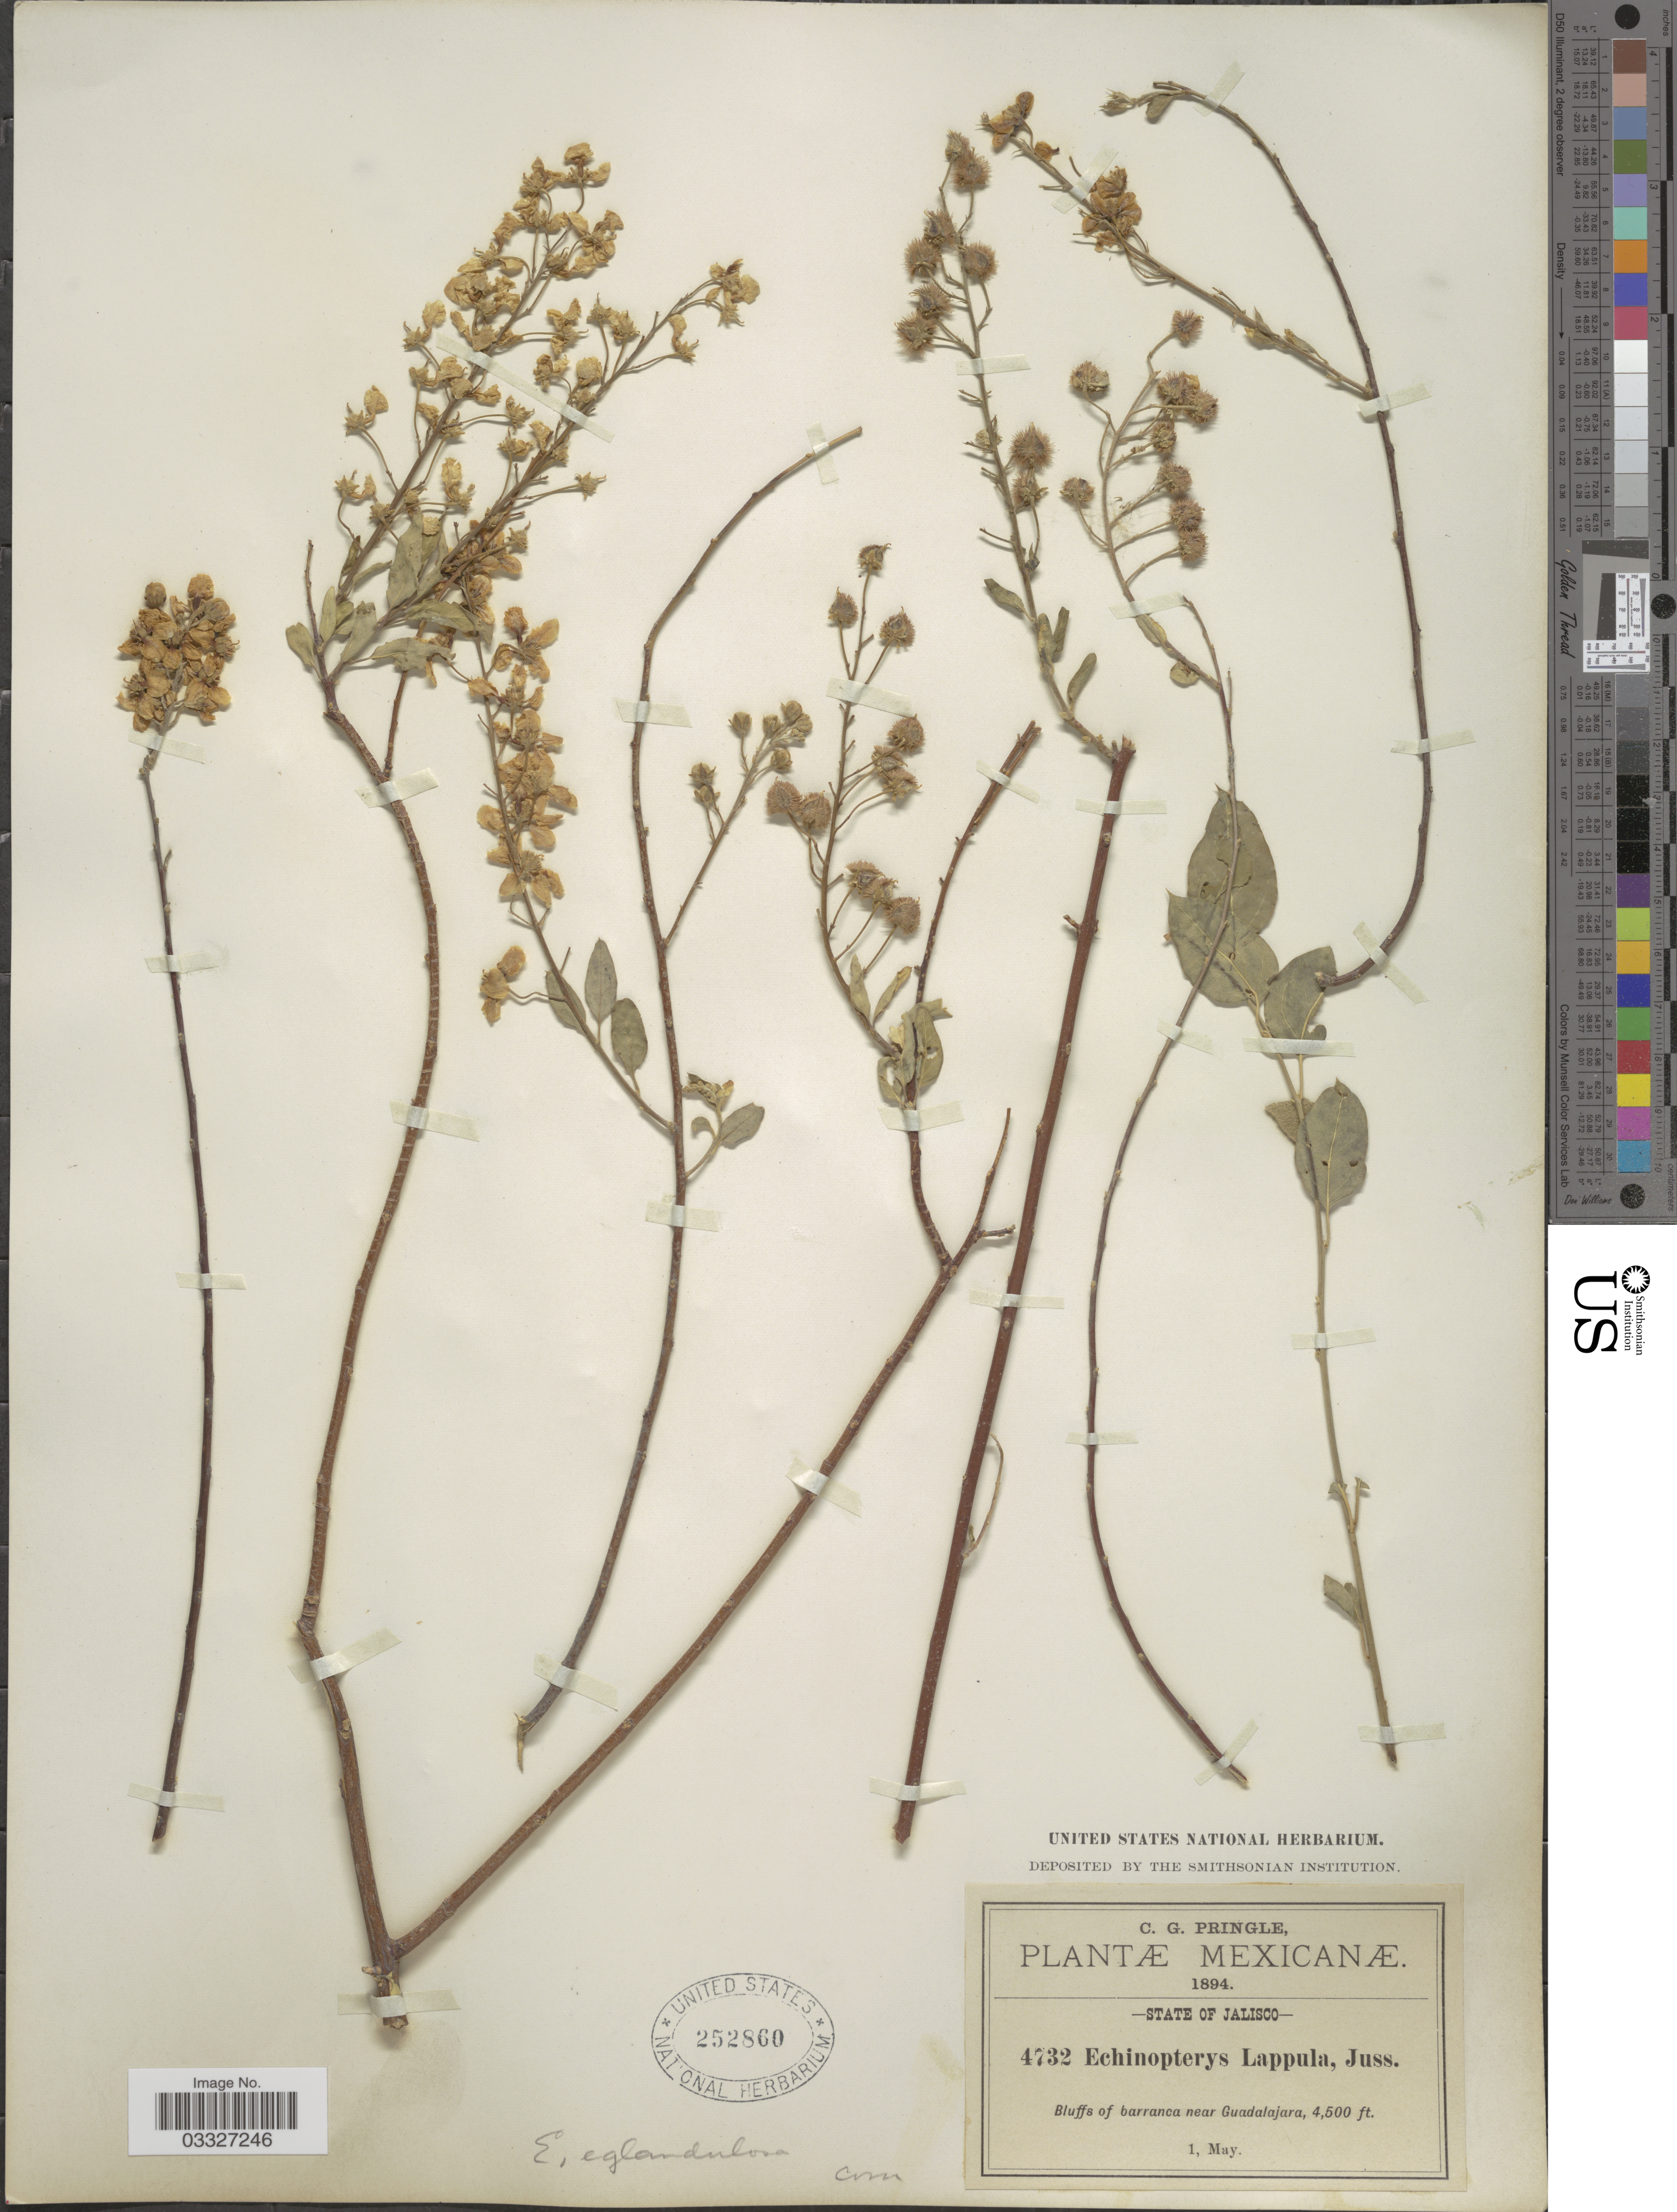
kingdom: Plantae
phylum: Tracheophyta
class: Magnoliopsida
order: Malpighiales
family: Malpighiaceae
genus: Echinopterys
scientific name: Echinopterys eglandulosa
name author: (A. Juss.) Small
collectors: C. G. Pringle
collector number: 4732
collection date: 1894-05-01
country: Mexico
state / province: Jalisco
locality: Bluffs of barranca near Guadalajara.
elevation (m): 1372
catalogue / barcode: US 252860